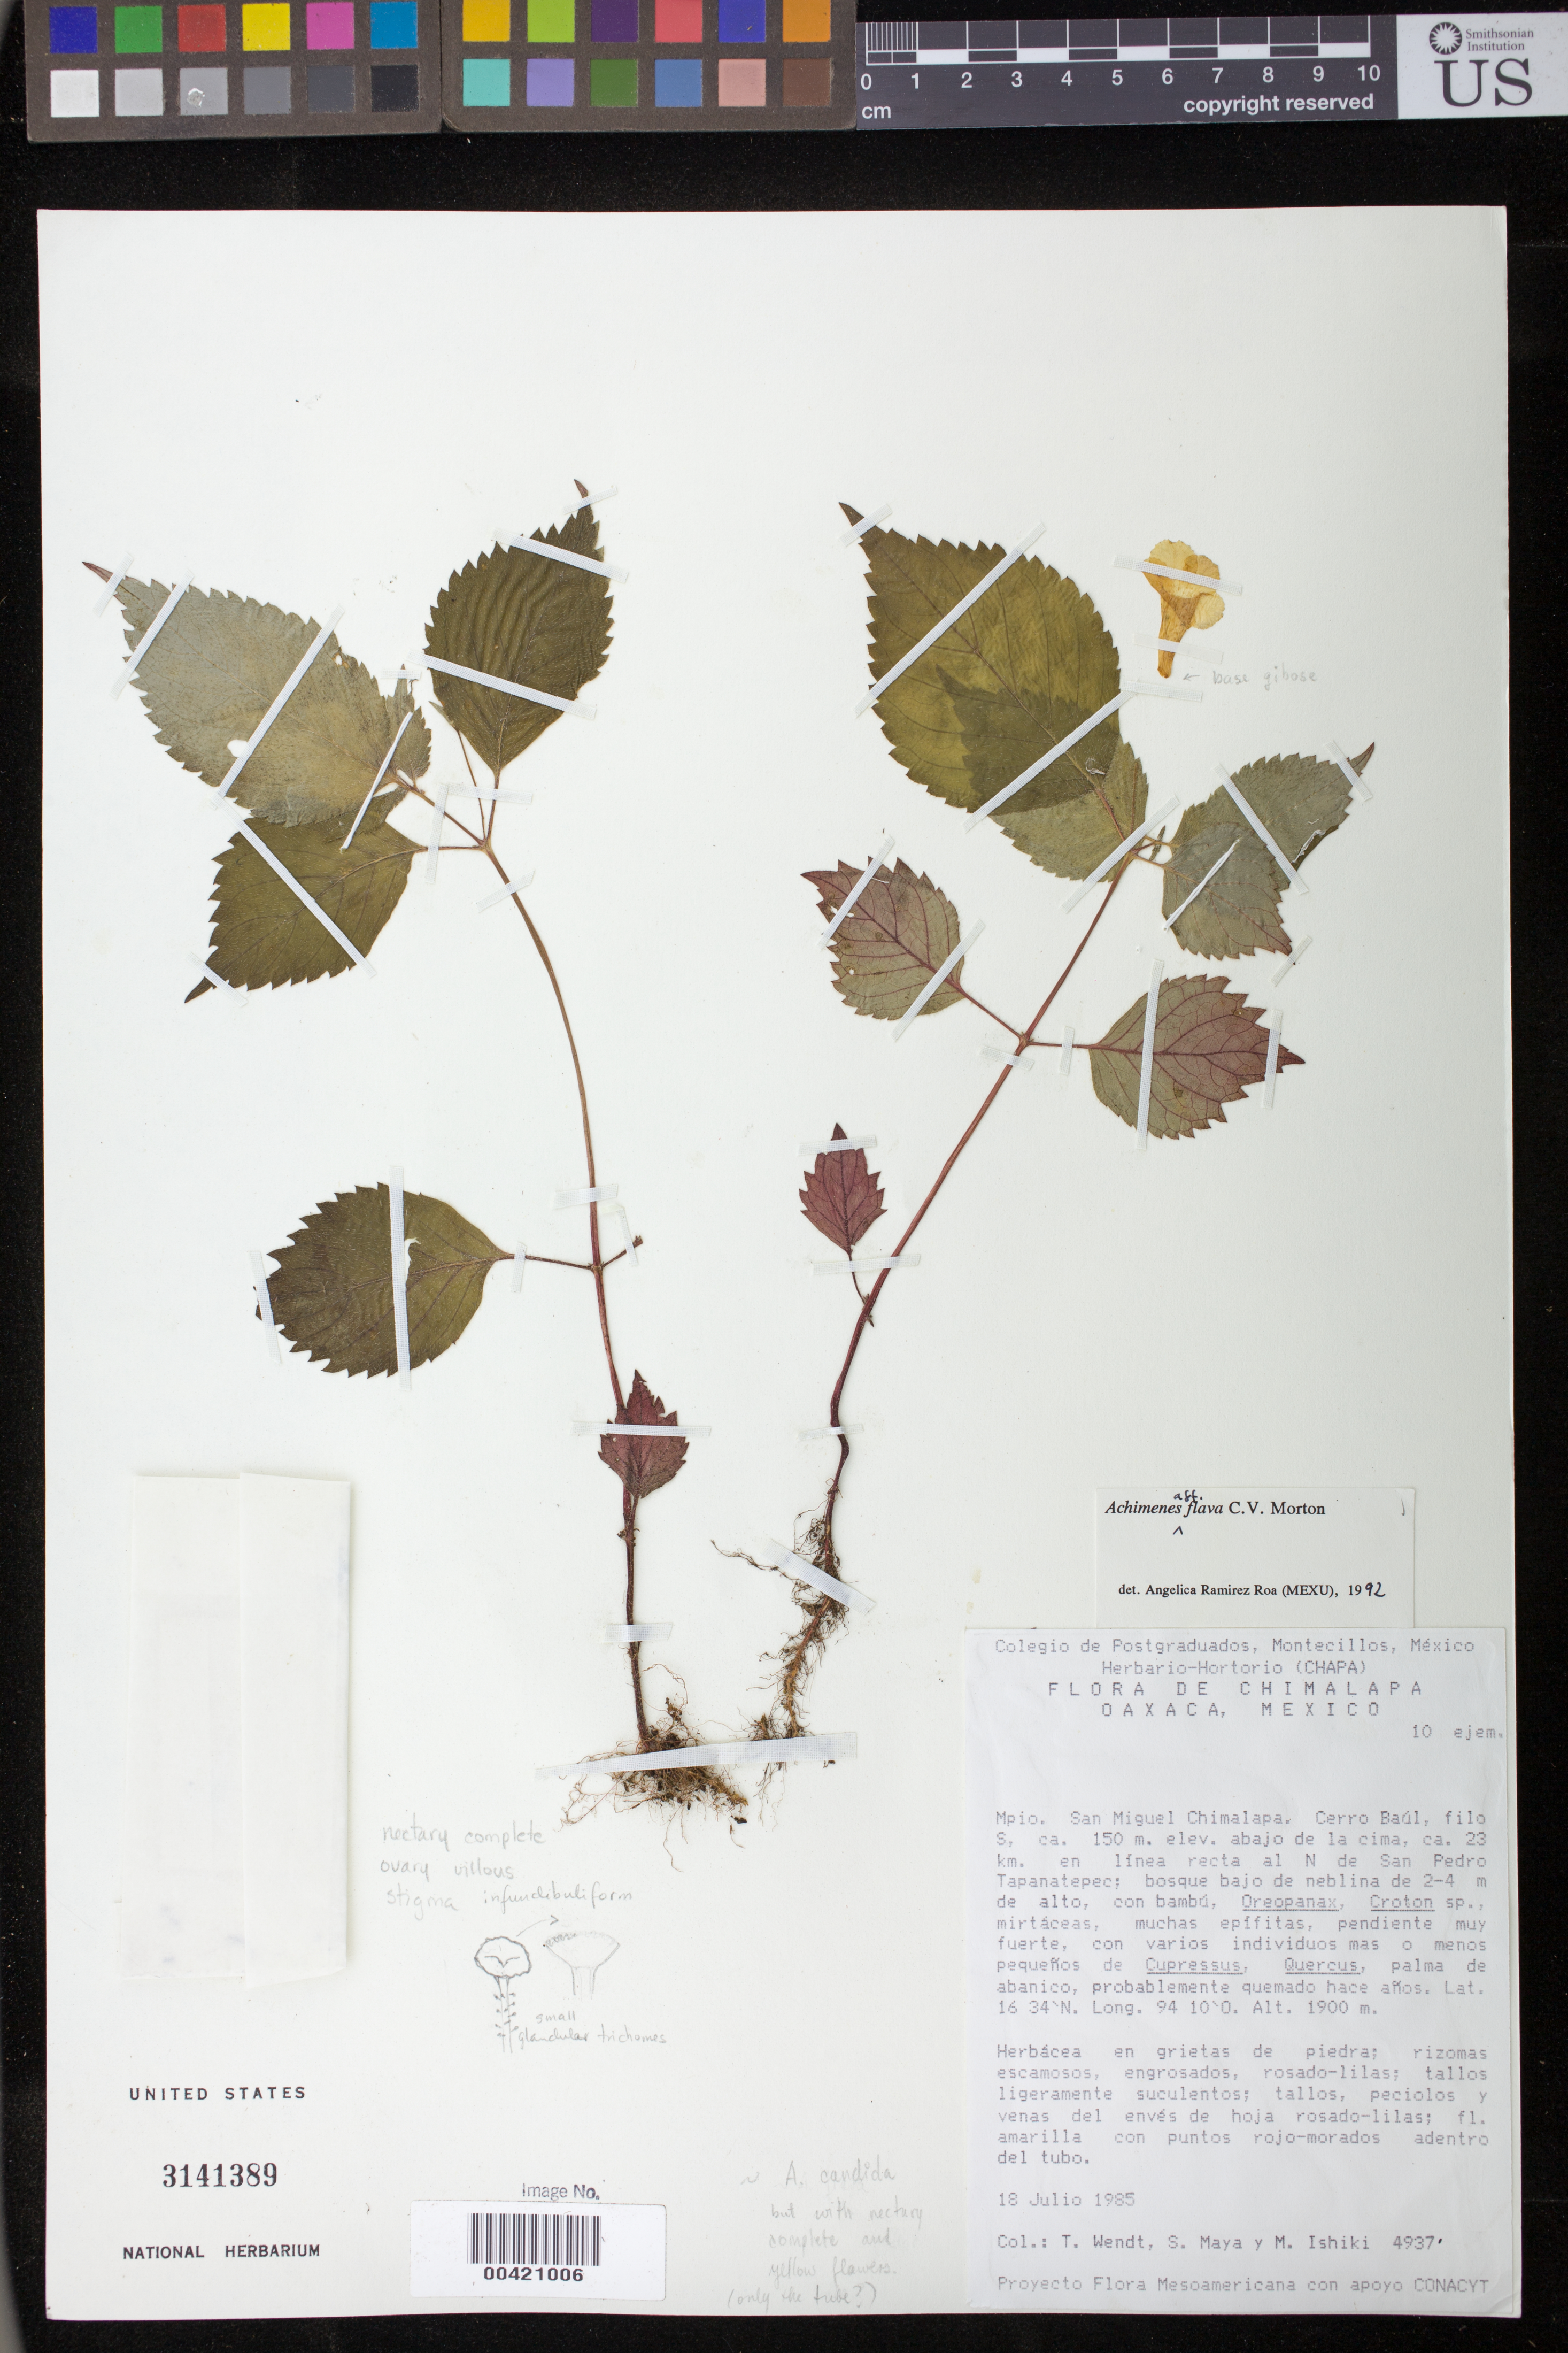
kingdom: Plantae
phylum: Tracheophyta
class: Magnoliopsida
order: Lamiales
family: Gesneriaceae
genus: Achimenes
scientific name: Achimenes flava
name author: C.V. Morton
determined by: Ramírez-Roa, A.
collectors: T. L. Wendt, S. Maya & M. Ishiki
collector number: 4937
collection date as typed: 18 Jul 1985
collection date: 1985-07-18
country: Mexico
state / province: Oaxaca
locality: San Miguel Chimalapa; Cerro Baúl, filo S, ca. 150 m elev. abajo de la cima, ca. 23 km en línea recta al N de San Pedro Tapanatepec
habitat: Bosque bajo de neblina de 2-4 m de alto…pendiente muy fuerte...probablemente quemado hace años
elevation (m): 1900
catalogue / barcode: US 3141389